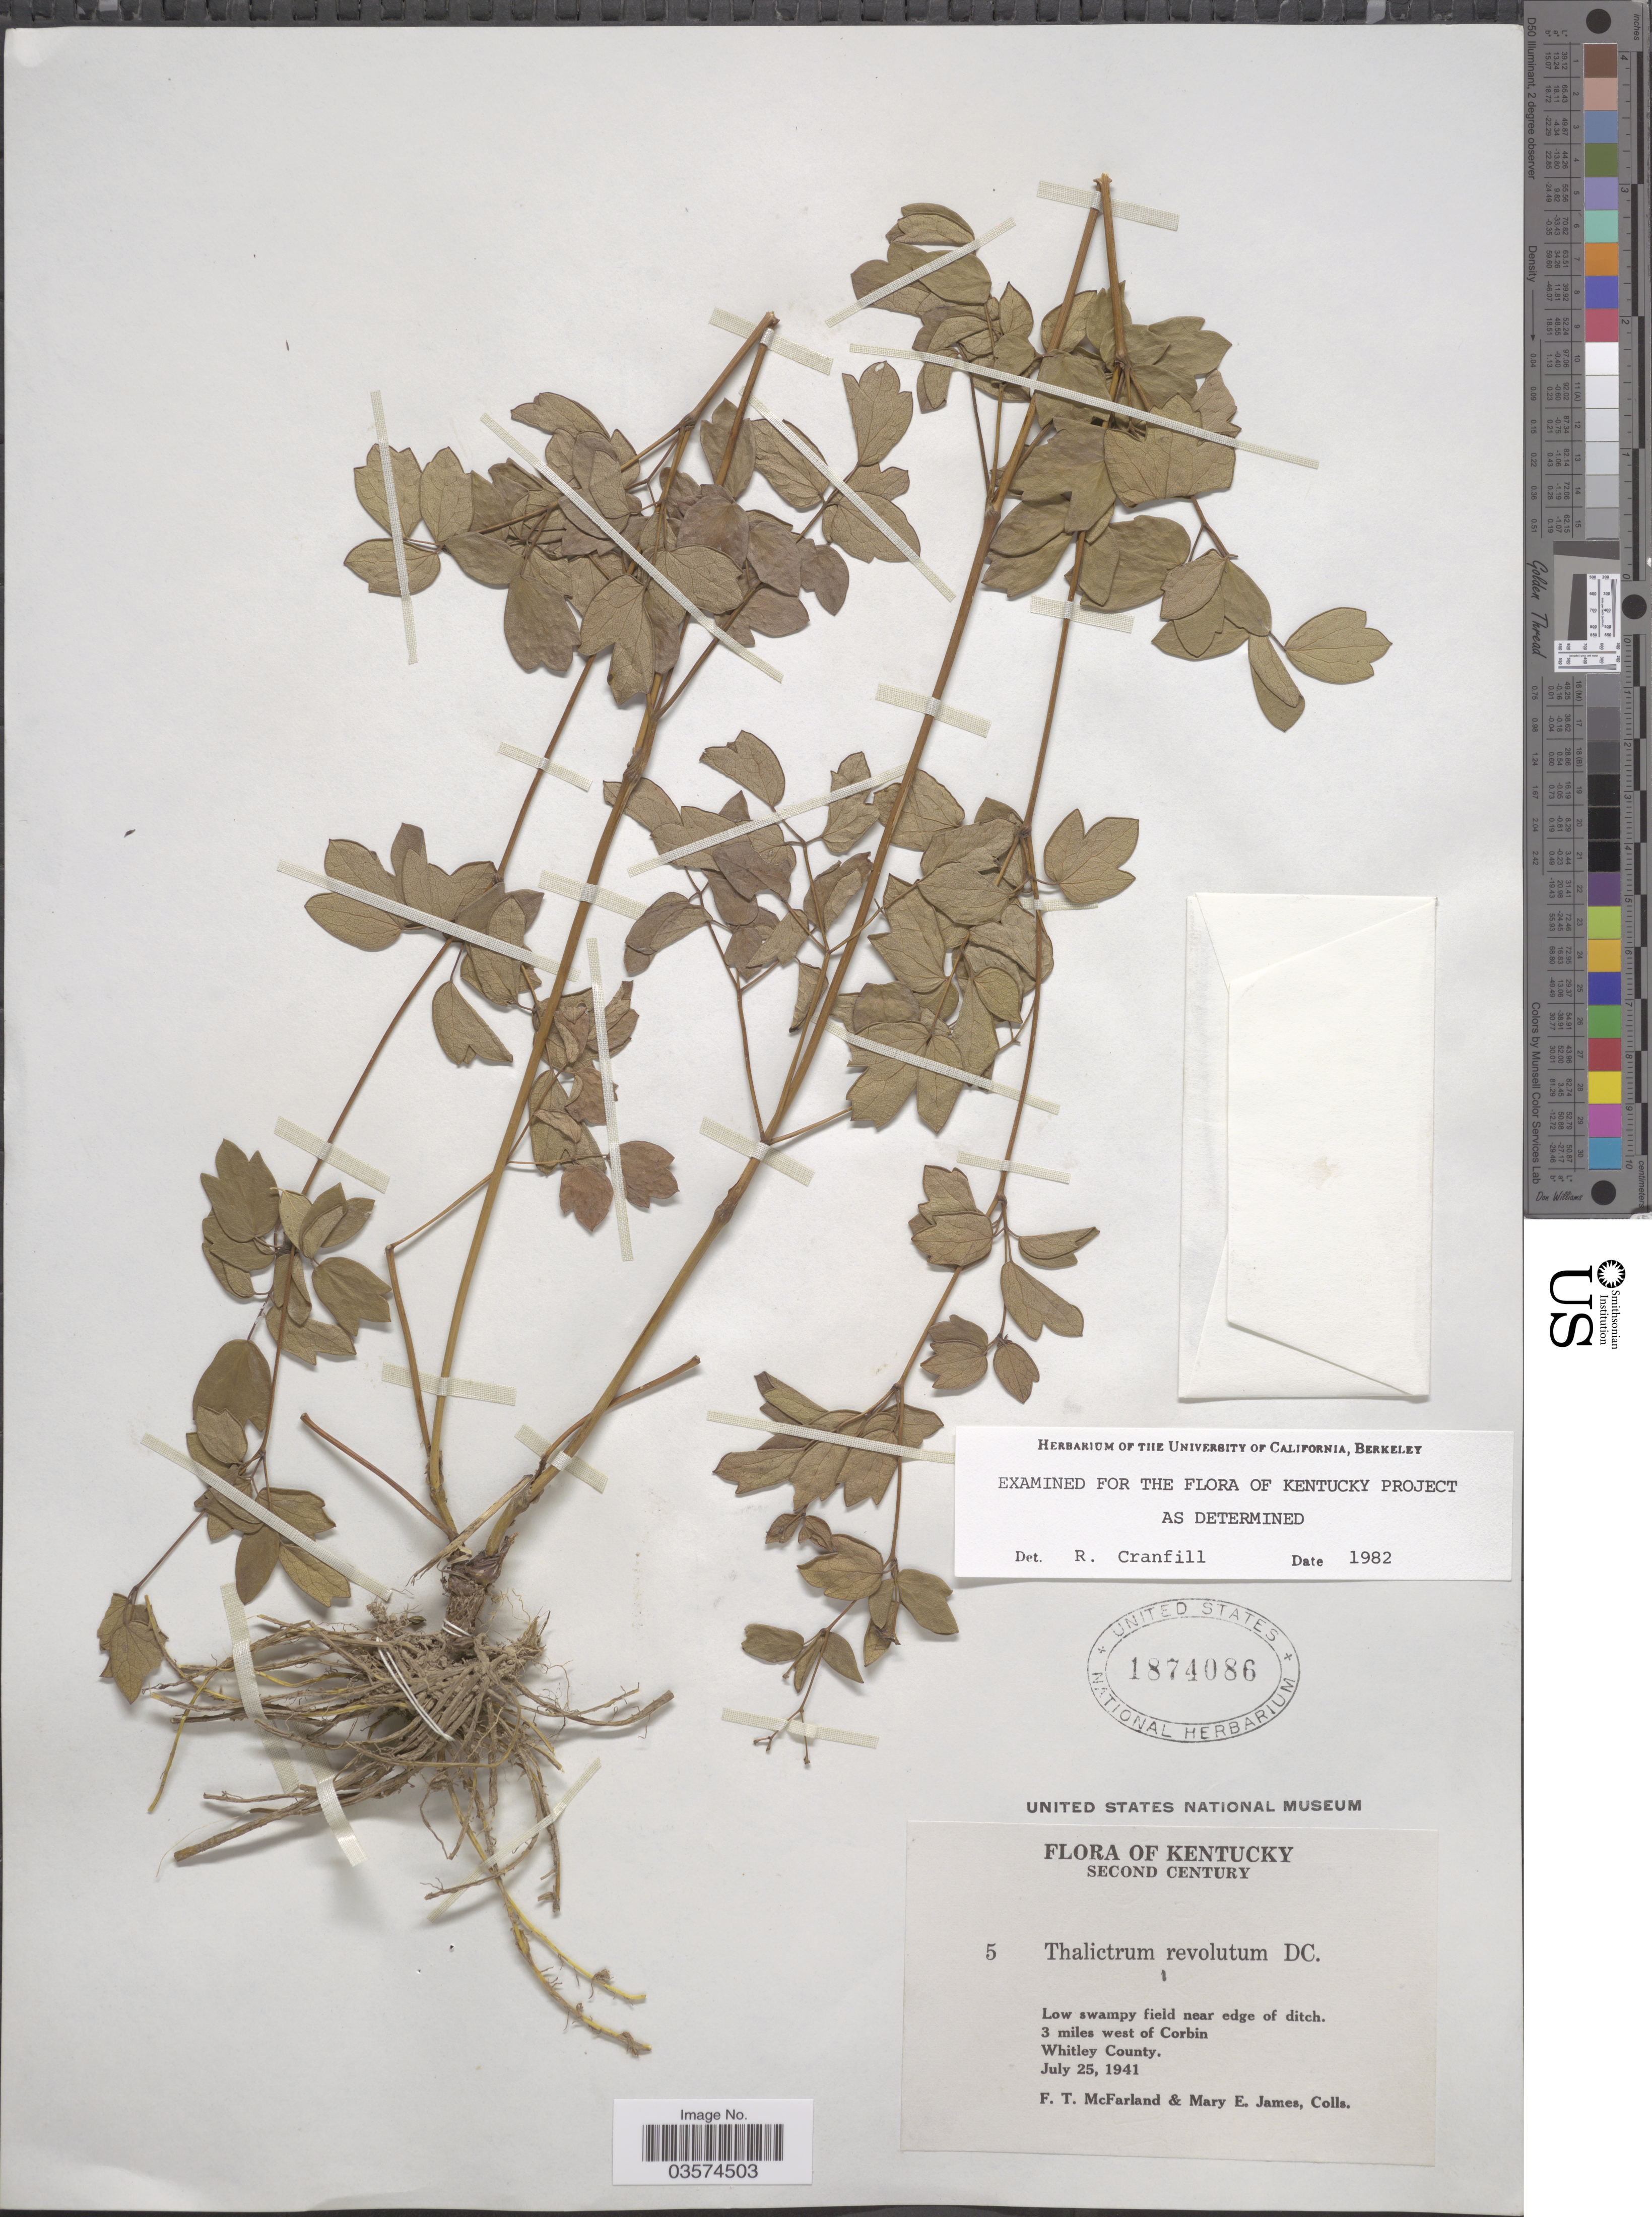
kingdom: Plantae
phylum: Tracheophyta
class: Magnoliopsida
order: Ranunculales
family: Ranunculaceae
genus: Thalictrum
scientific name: Thalictrum amphibolum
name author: Greene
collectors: F. McFarland & M. James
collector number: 5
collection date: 1941-07-25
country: United States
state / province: Kentucky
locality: Second Century. Low swampy field near edge of ditch. 3 miles west of Corbin. Whitley County.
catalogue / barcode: US 1874086